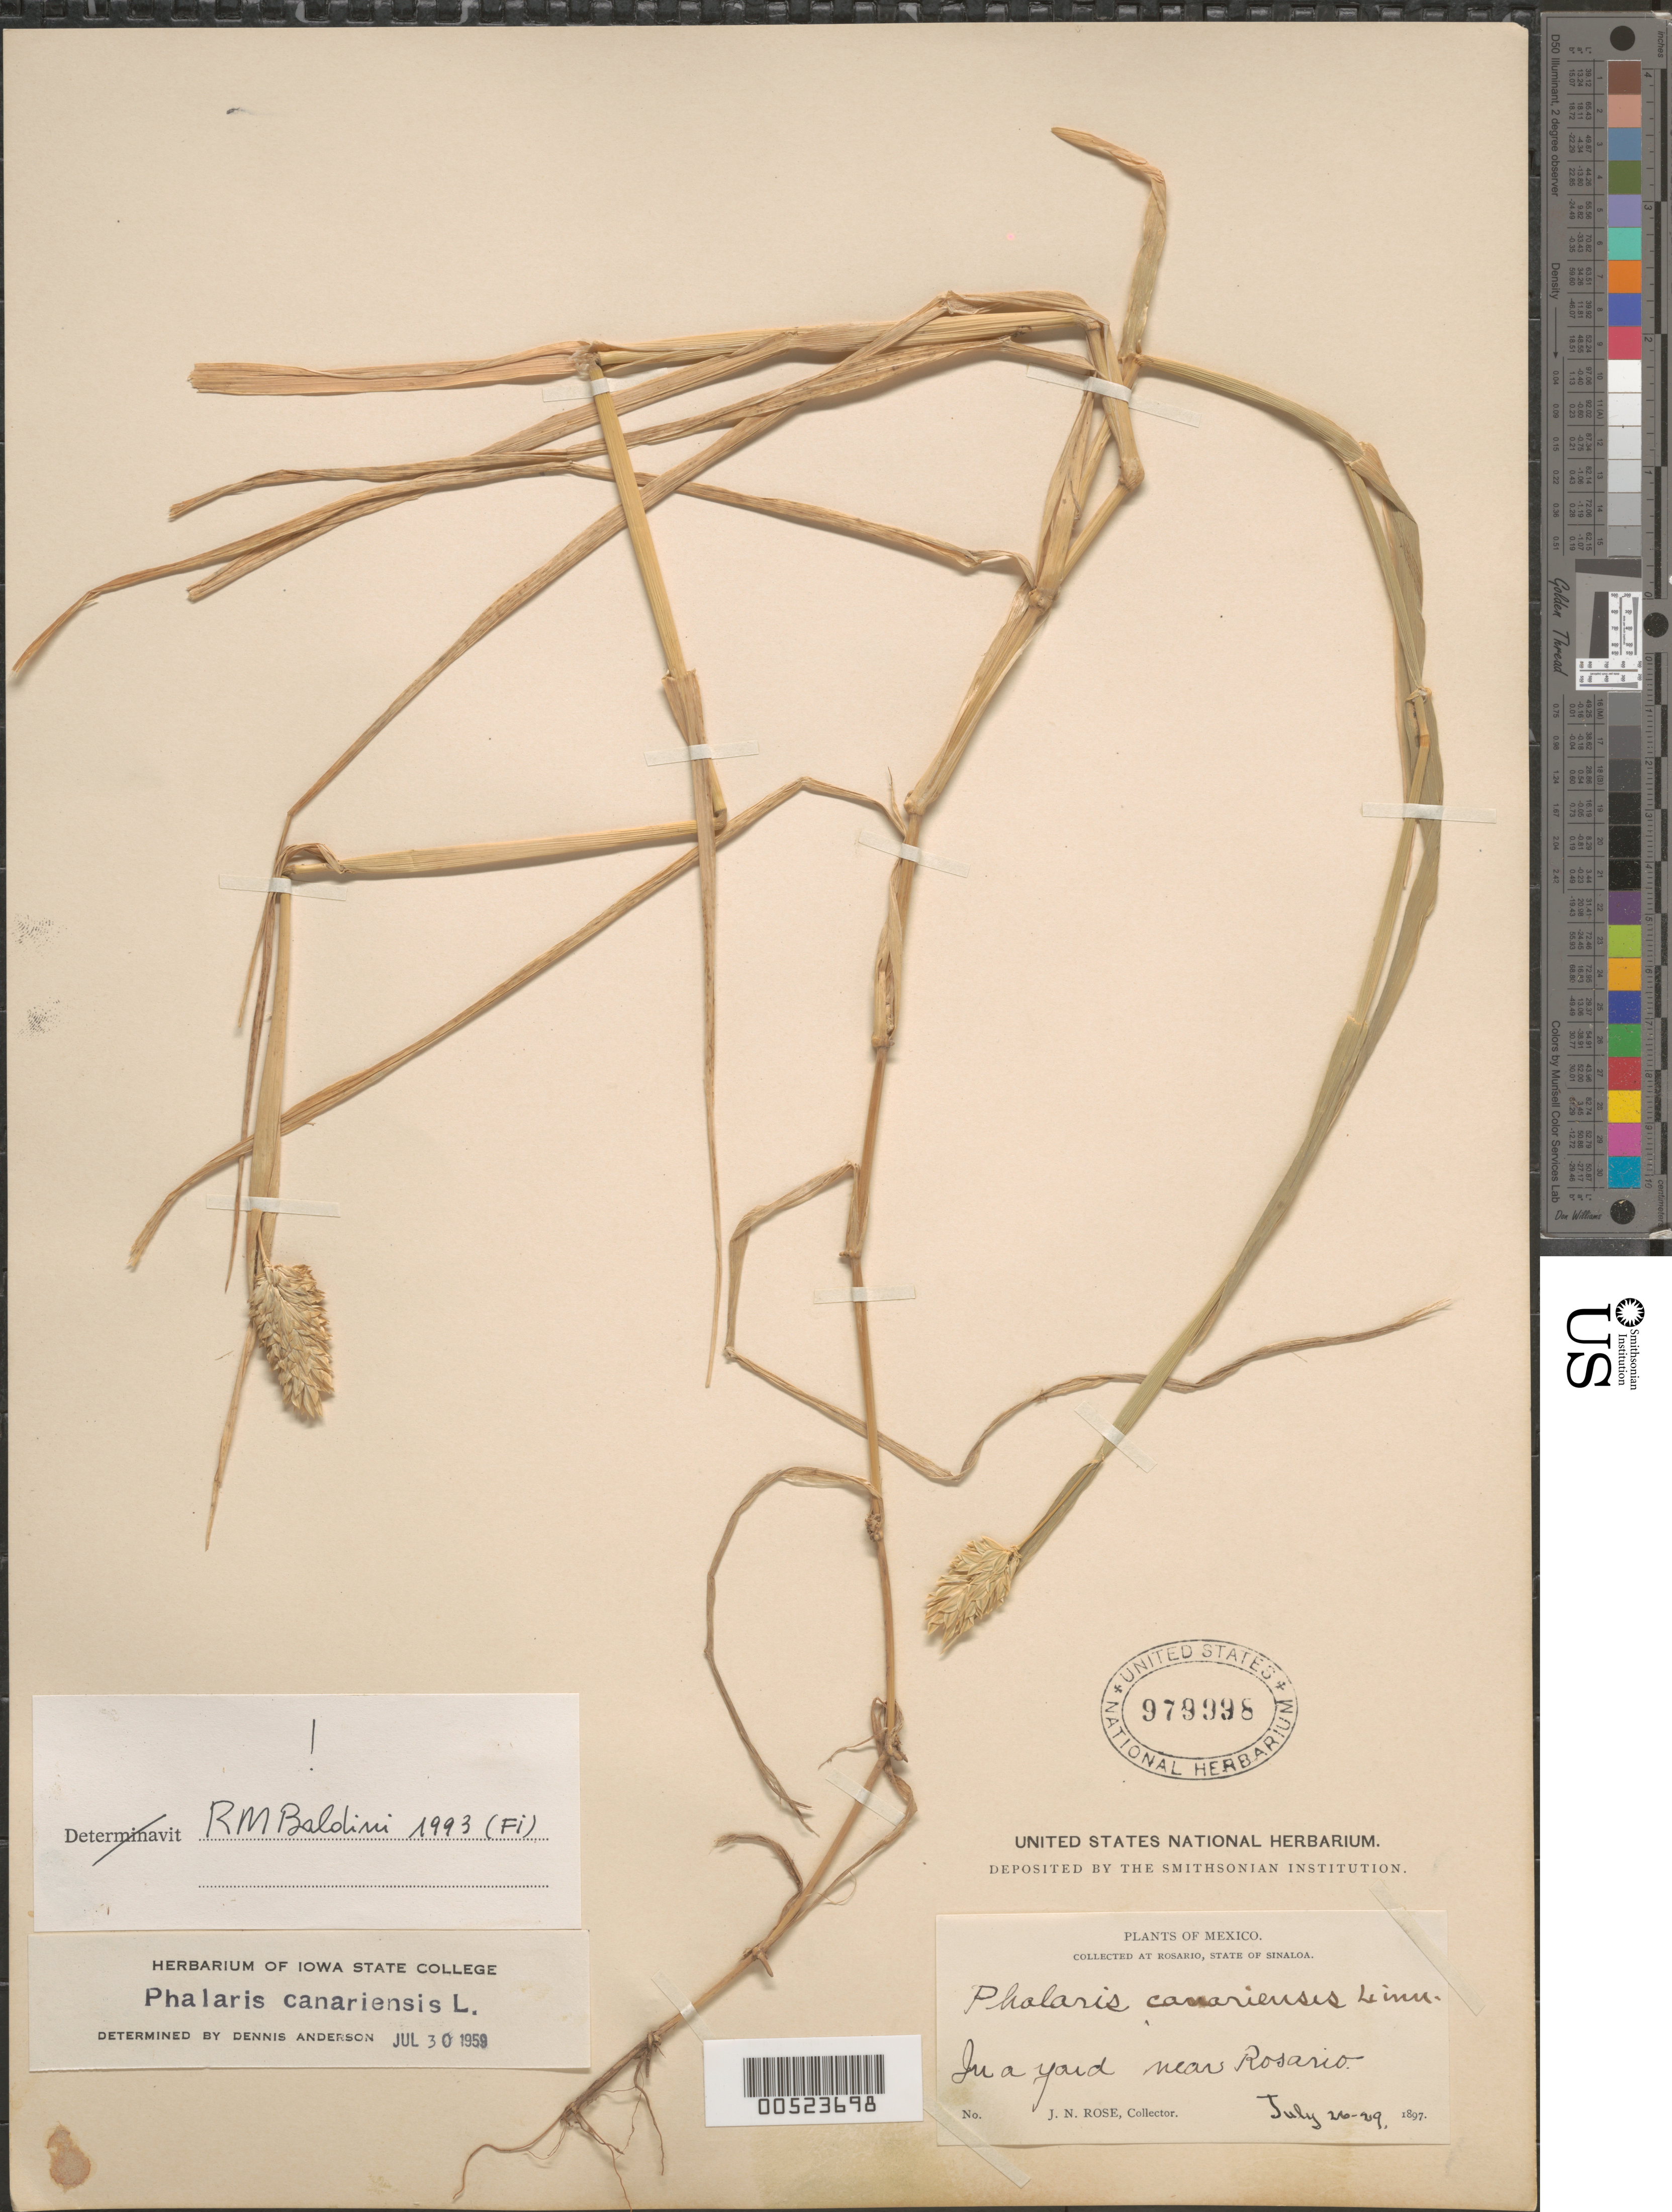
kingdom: Plantae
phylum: Tracheophyta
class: Liliopsida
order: Poales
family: Poaceae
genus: Phalaris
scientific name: Phalaris canariensis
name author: L.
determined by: Baldini, R. M.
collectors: J. N. Rose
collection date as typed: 26 Jul 1897 to 29 Jul 1897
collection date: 1897-07-26/1897-07-29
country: Mexico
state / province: Sinaloa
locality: Near Rosario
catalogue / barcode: US 979998